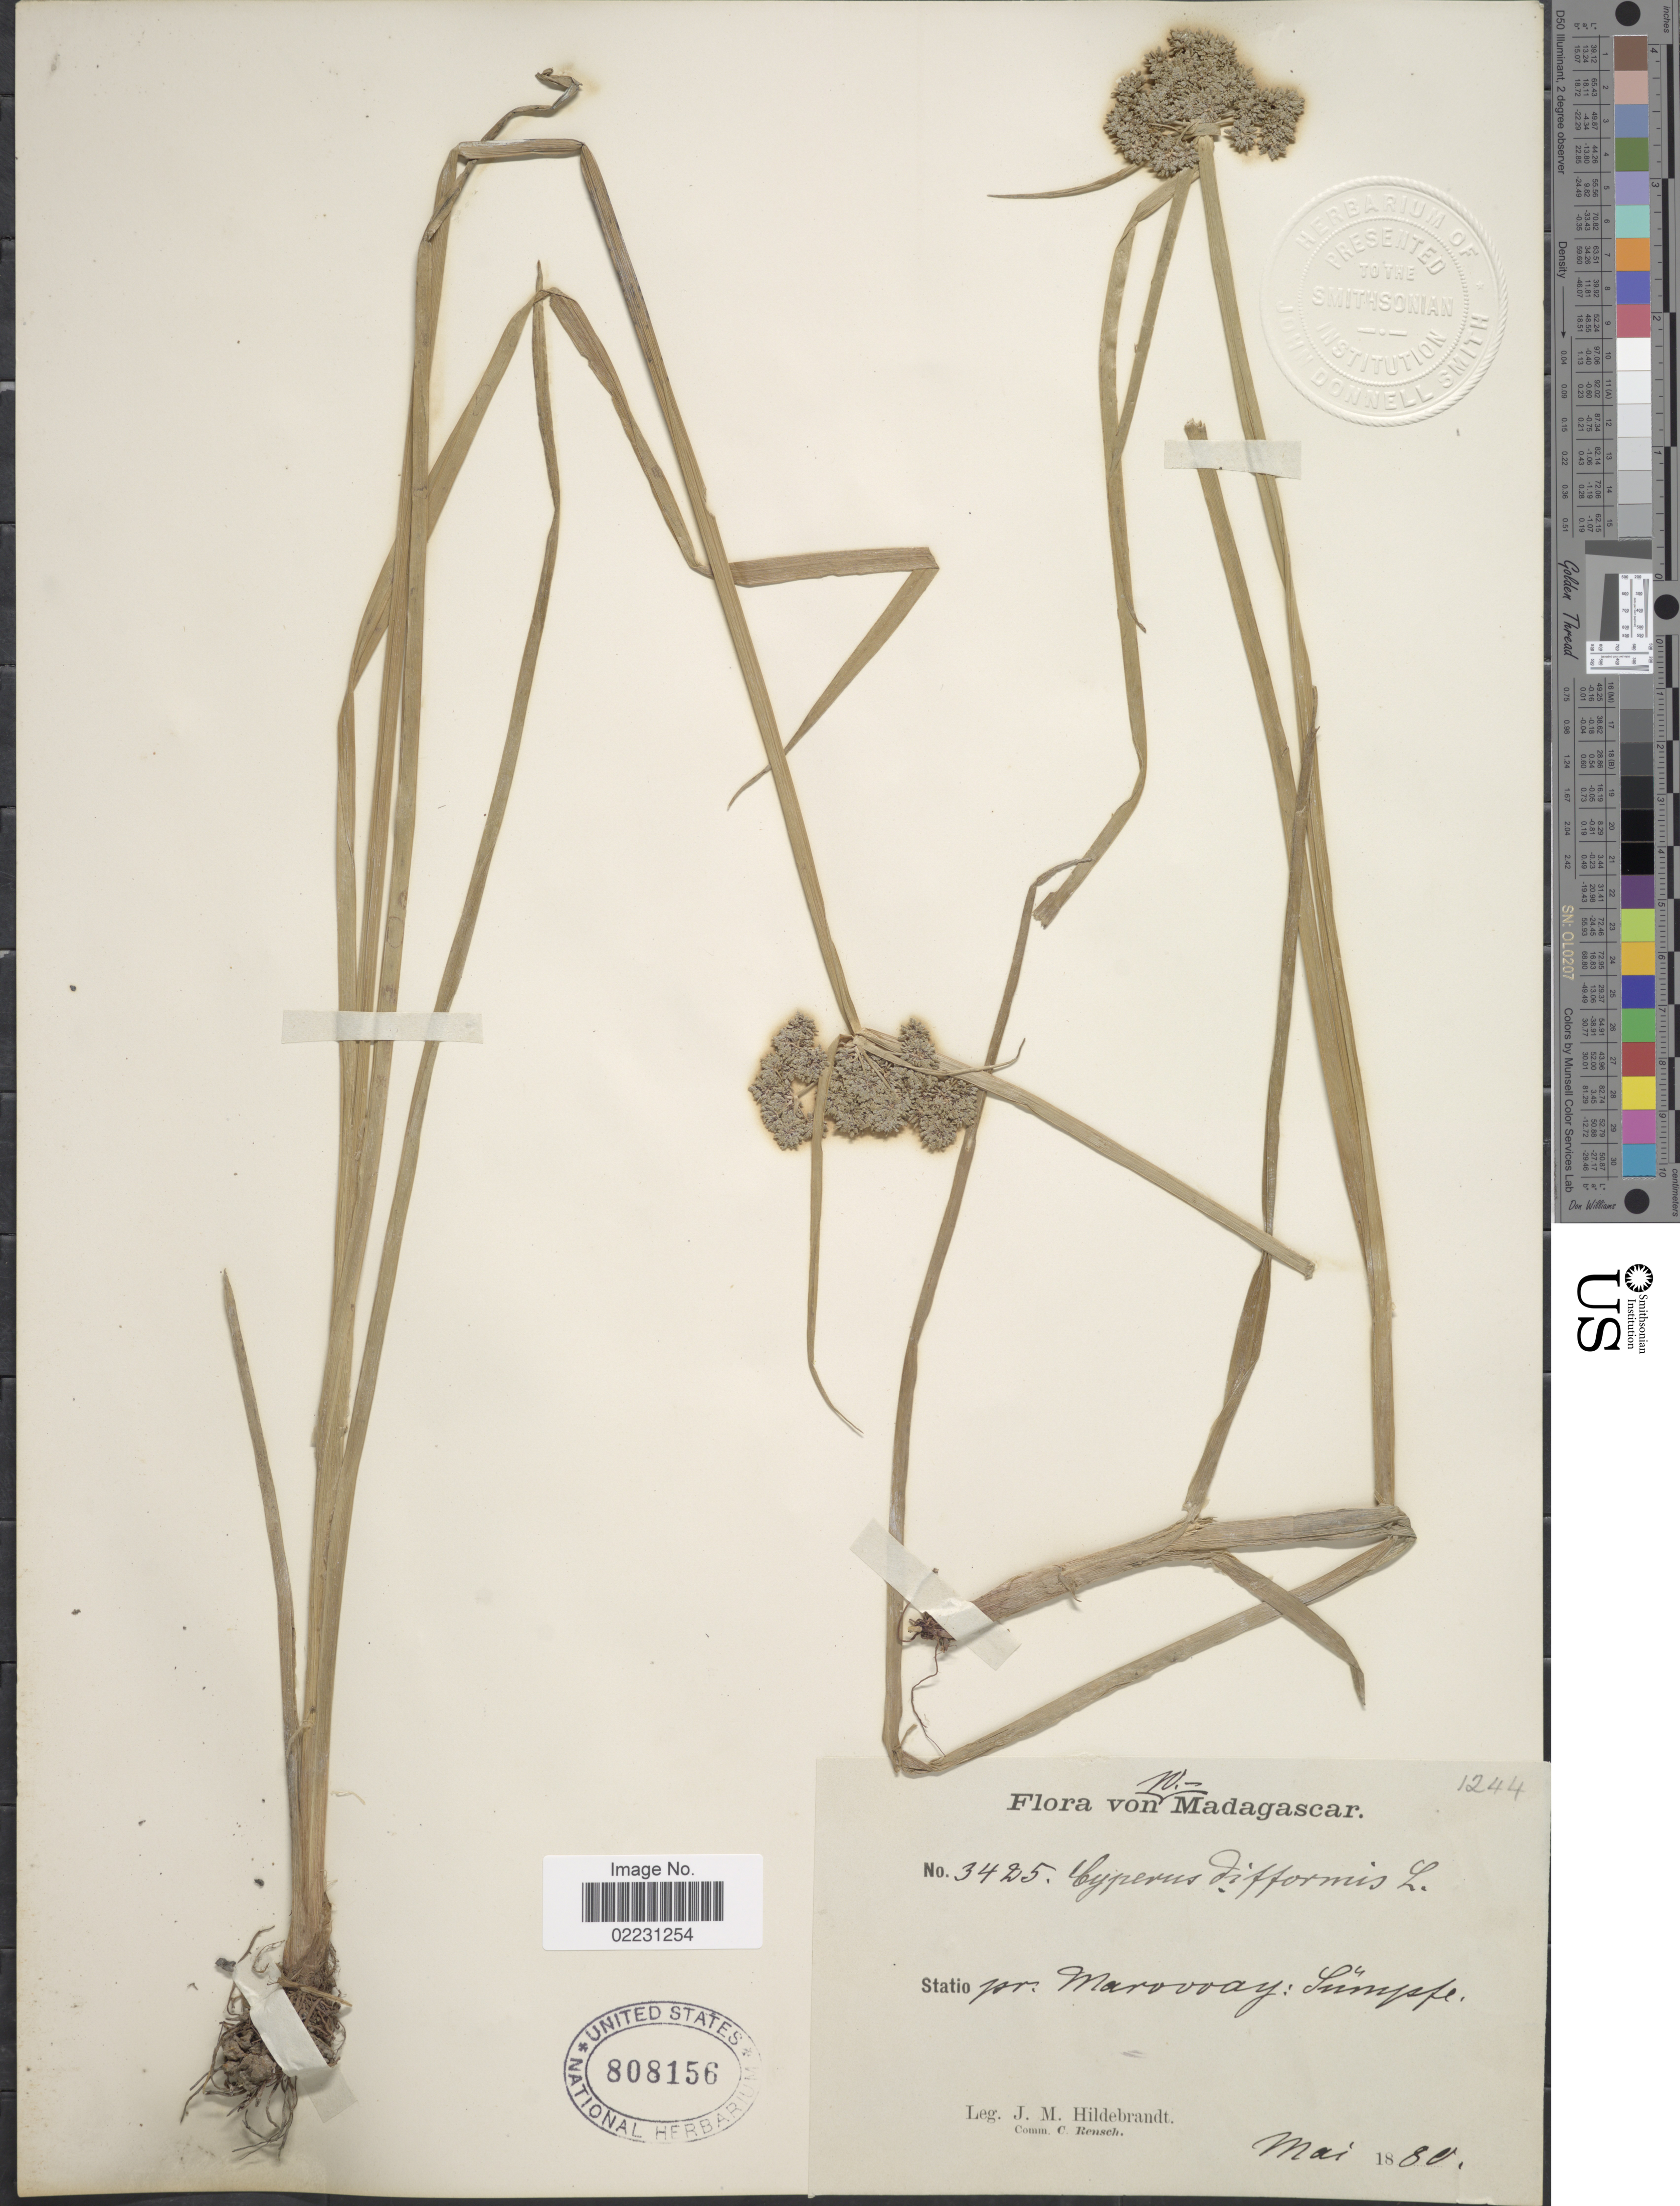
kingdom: Plantae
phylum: Tracheophyta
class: Liliopsida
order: Poales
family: Cyperaceae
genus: Cyperus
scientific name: Cyperus difformis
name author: L.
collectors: J. Hildebrandt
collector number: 3425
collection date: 1880-05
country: Madagascar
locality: W. Madagascar. Statio pr: Marovoay: Sümpfe.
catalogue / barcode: US 808156